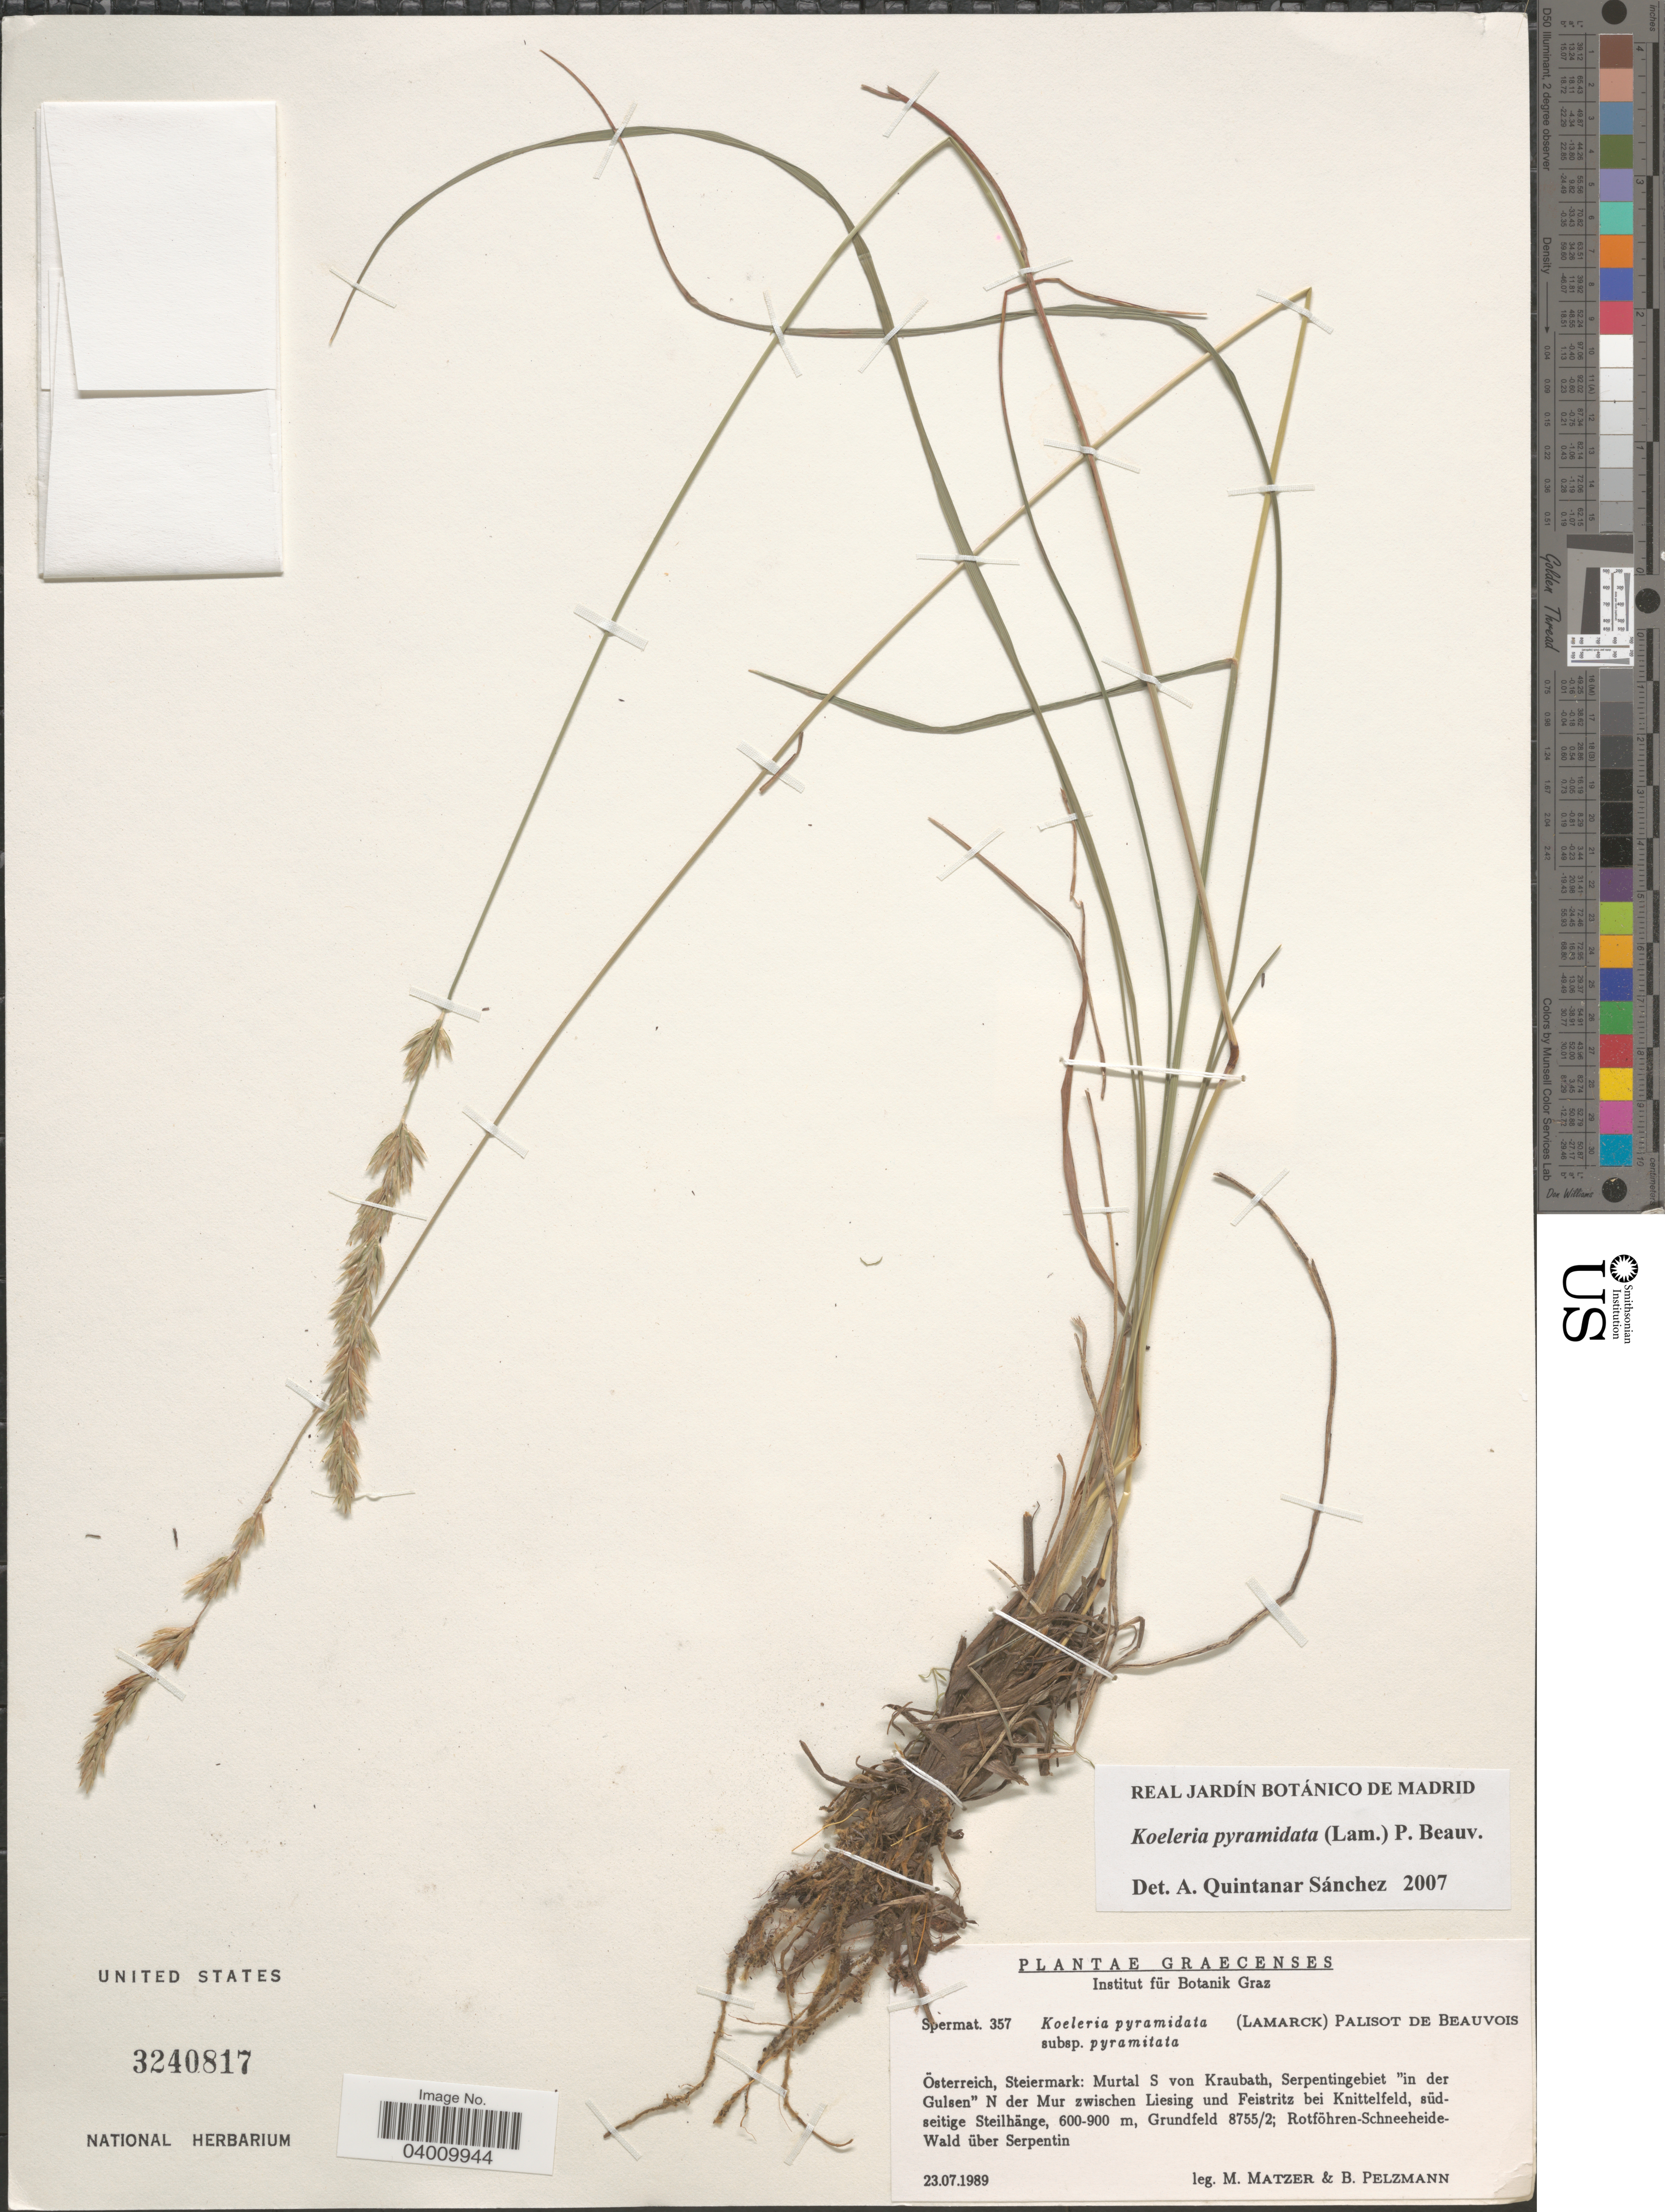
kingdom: Plantae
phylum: Tracheophyta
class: Liliopsida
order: Poales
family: Poaceae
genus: Koeleria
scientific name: Koeleria pyramidata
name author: (Lam.) P. Beauv.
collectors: M. Matzer & B. Pelzmann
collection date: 1989-07-23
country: Austria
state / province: Steiermark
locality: Graecenses. Österreich, Steiermark: Murtal S von Kraubath, Serpentingebiet "ïn der Gulsen" N der Mur swischen Liesing und Feistritz bei Knittelfeld, südseitige Steilhänge. Grundfeld 8755/2; Rotföhren-Schneeheide-Wald über Serpentin.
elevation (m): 600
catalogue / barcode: US 3240817